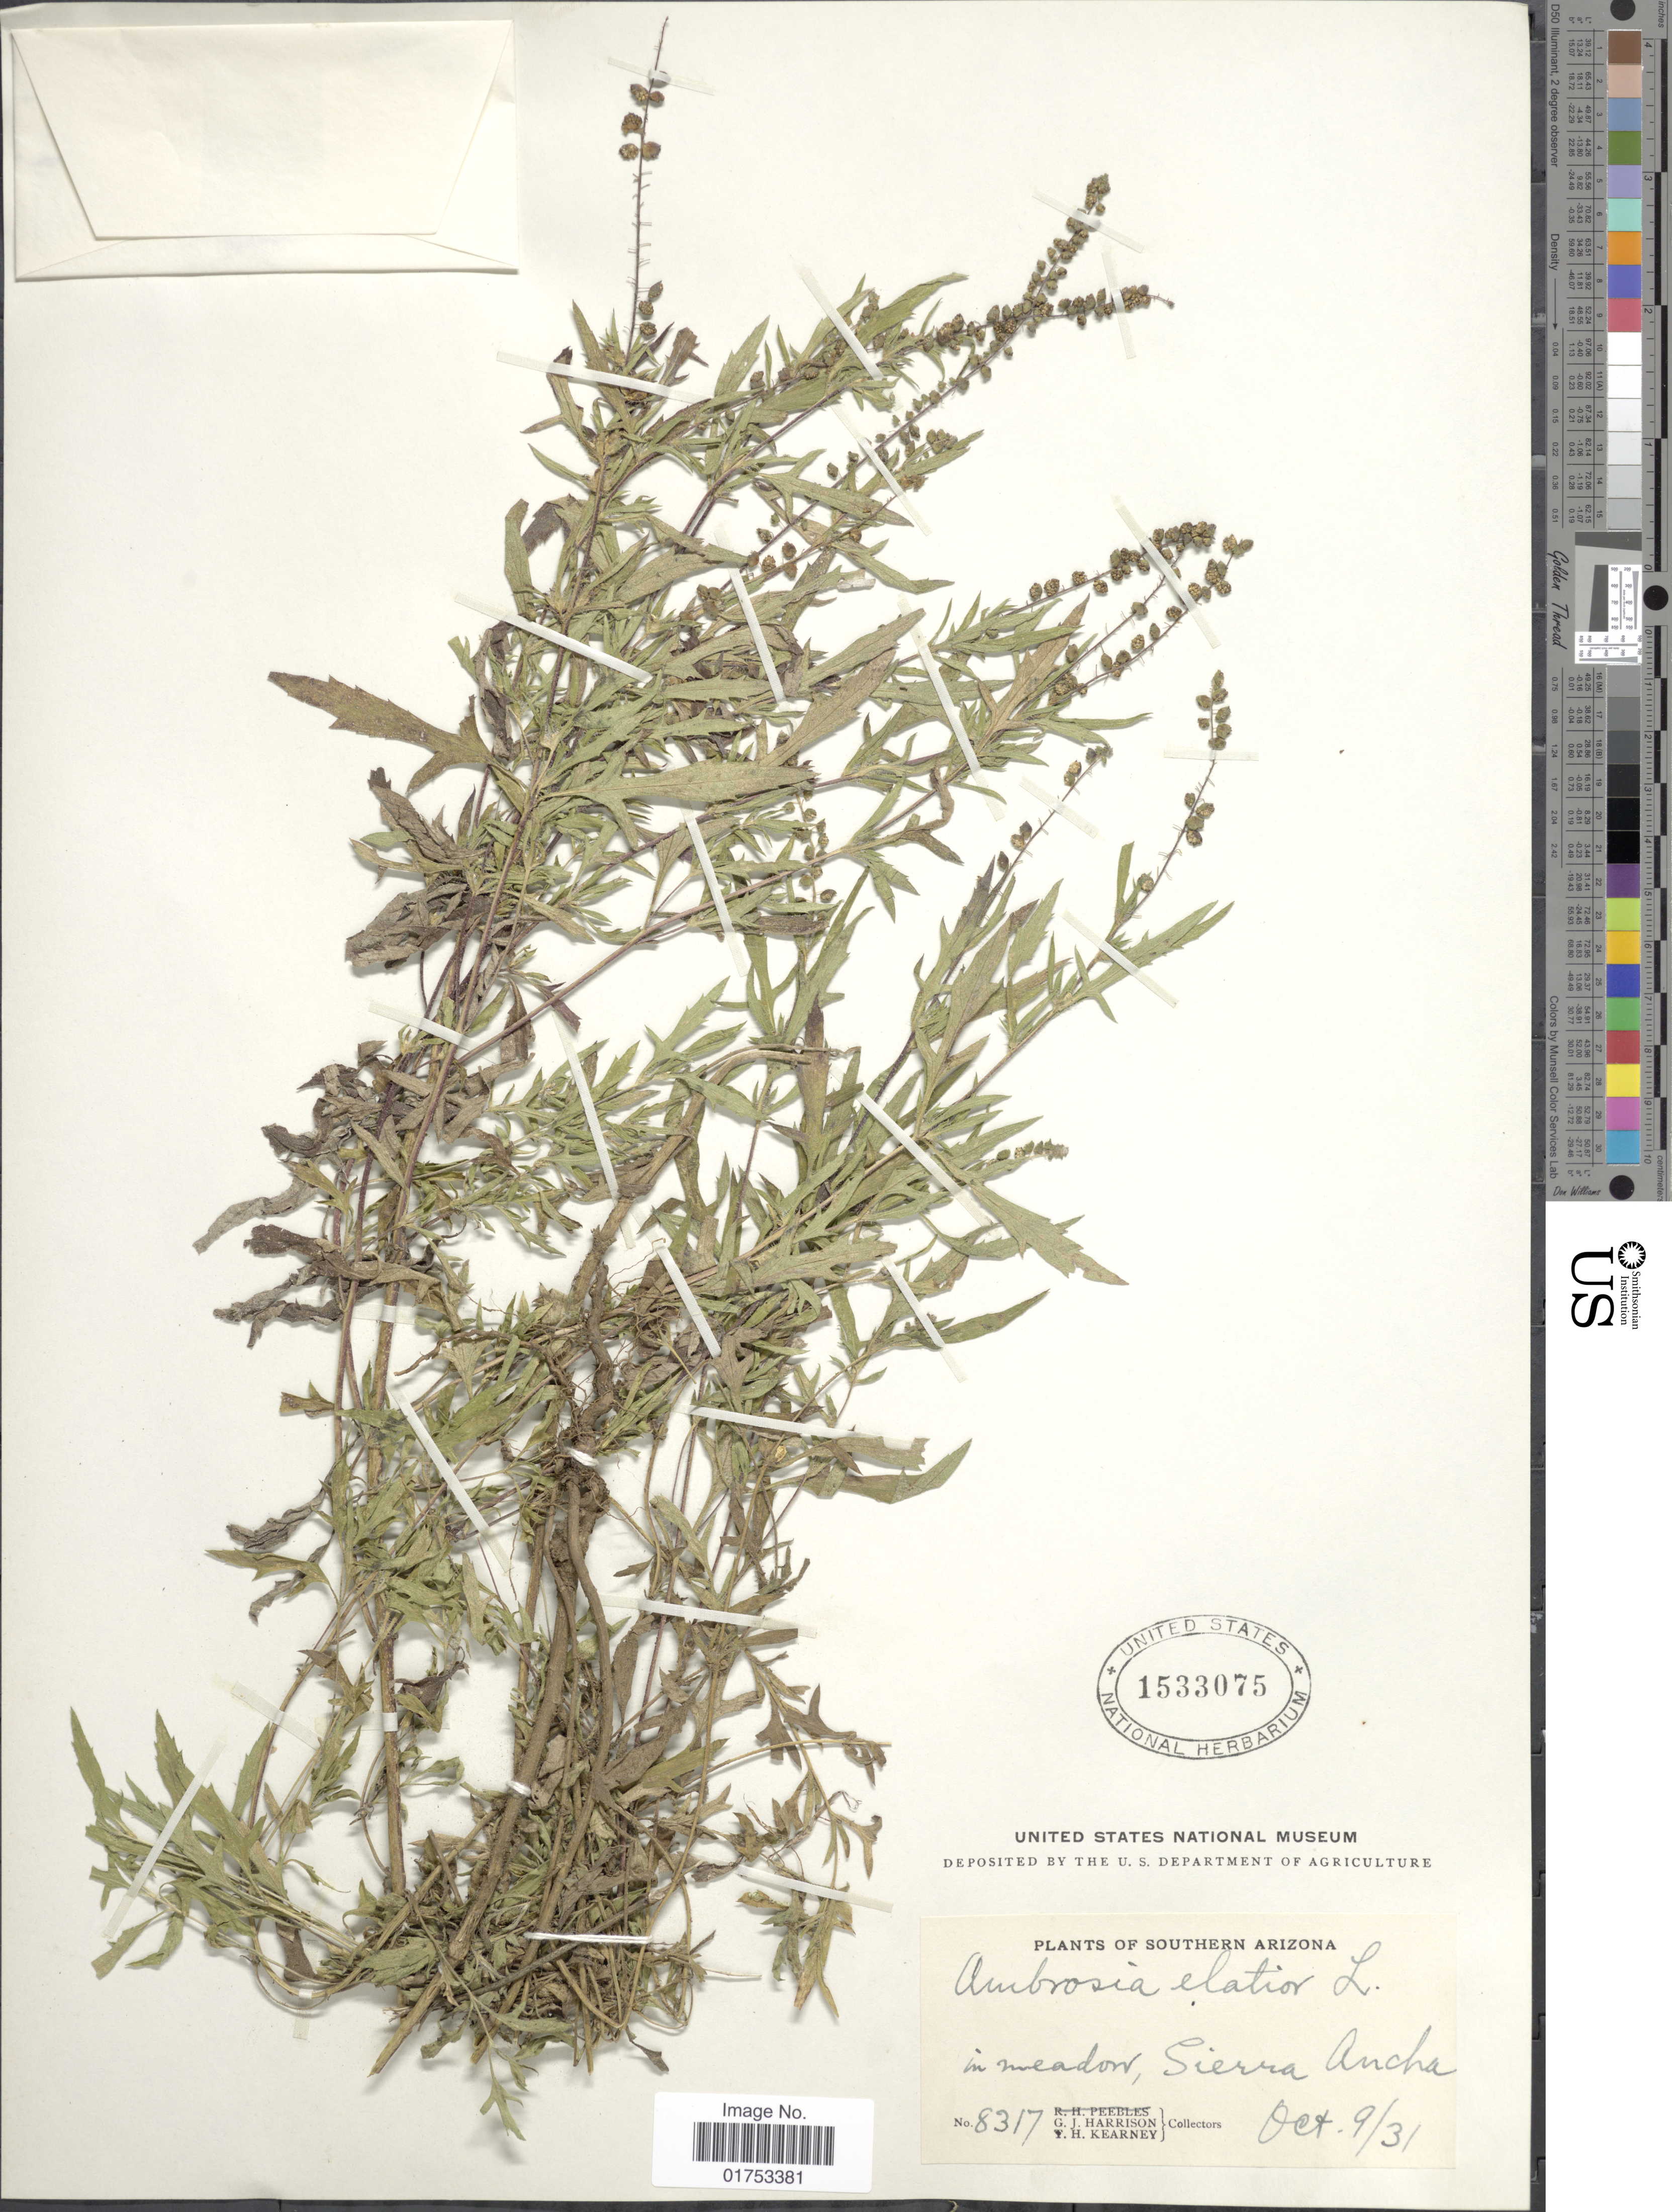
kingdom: Plantae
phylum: Tracheophyta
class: Magnoliopsida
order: Asterales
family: Asteraceae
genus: Ambrosia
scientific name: Ambrosia artemisiifolia var. elatior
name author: (L.) Descourt.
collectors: G. J. Harrison & T. H. Kearney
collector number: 8317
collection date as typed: Transcribed d/m/y: 9/10/31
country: United States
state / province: Arizona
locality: Southern Arizona, Sierra Ancha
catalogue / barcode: US 1533075